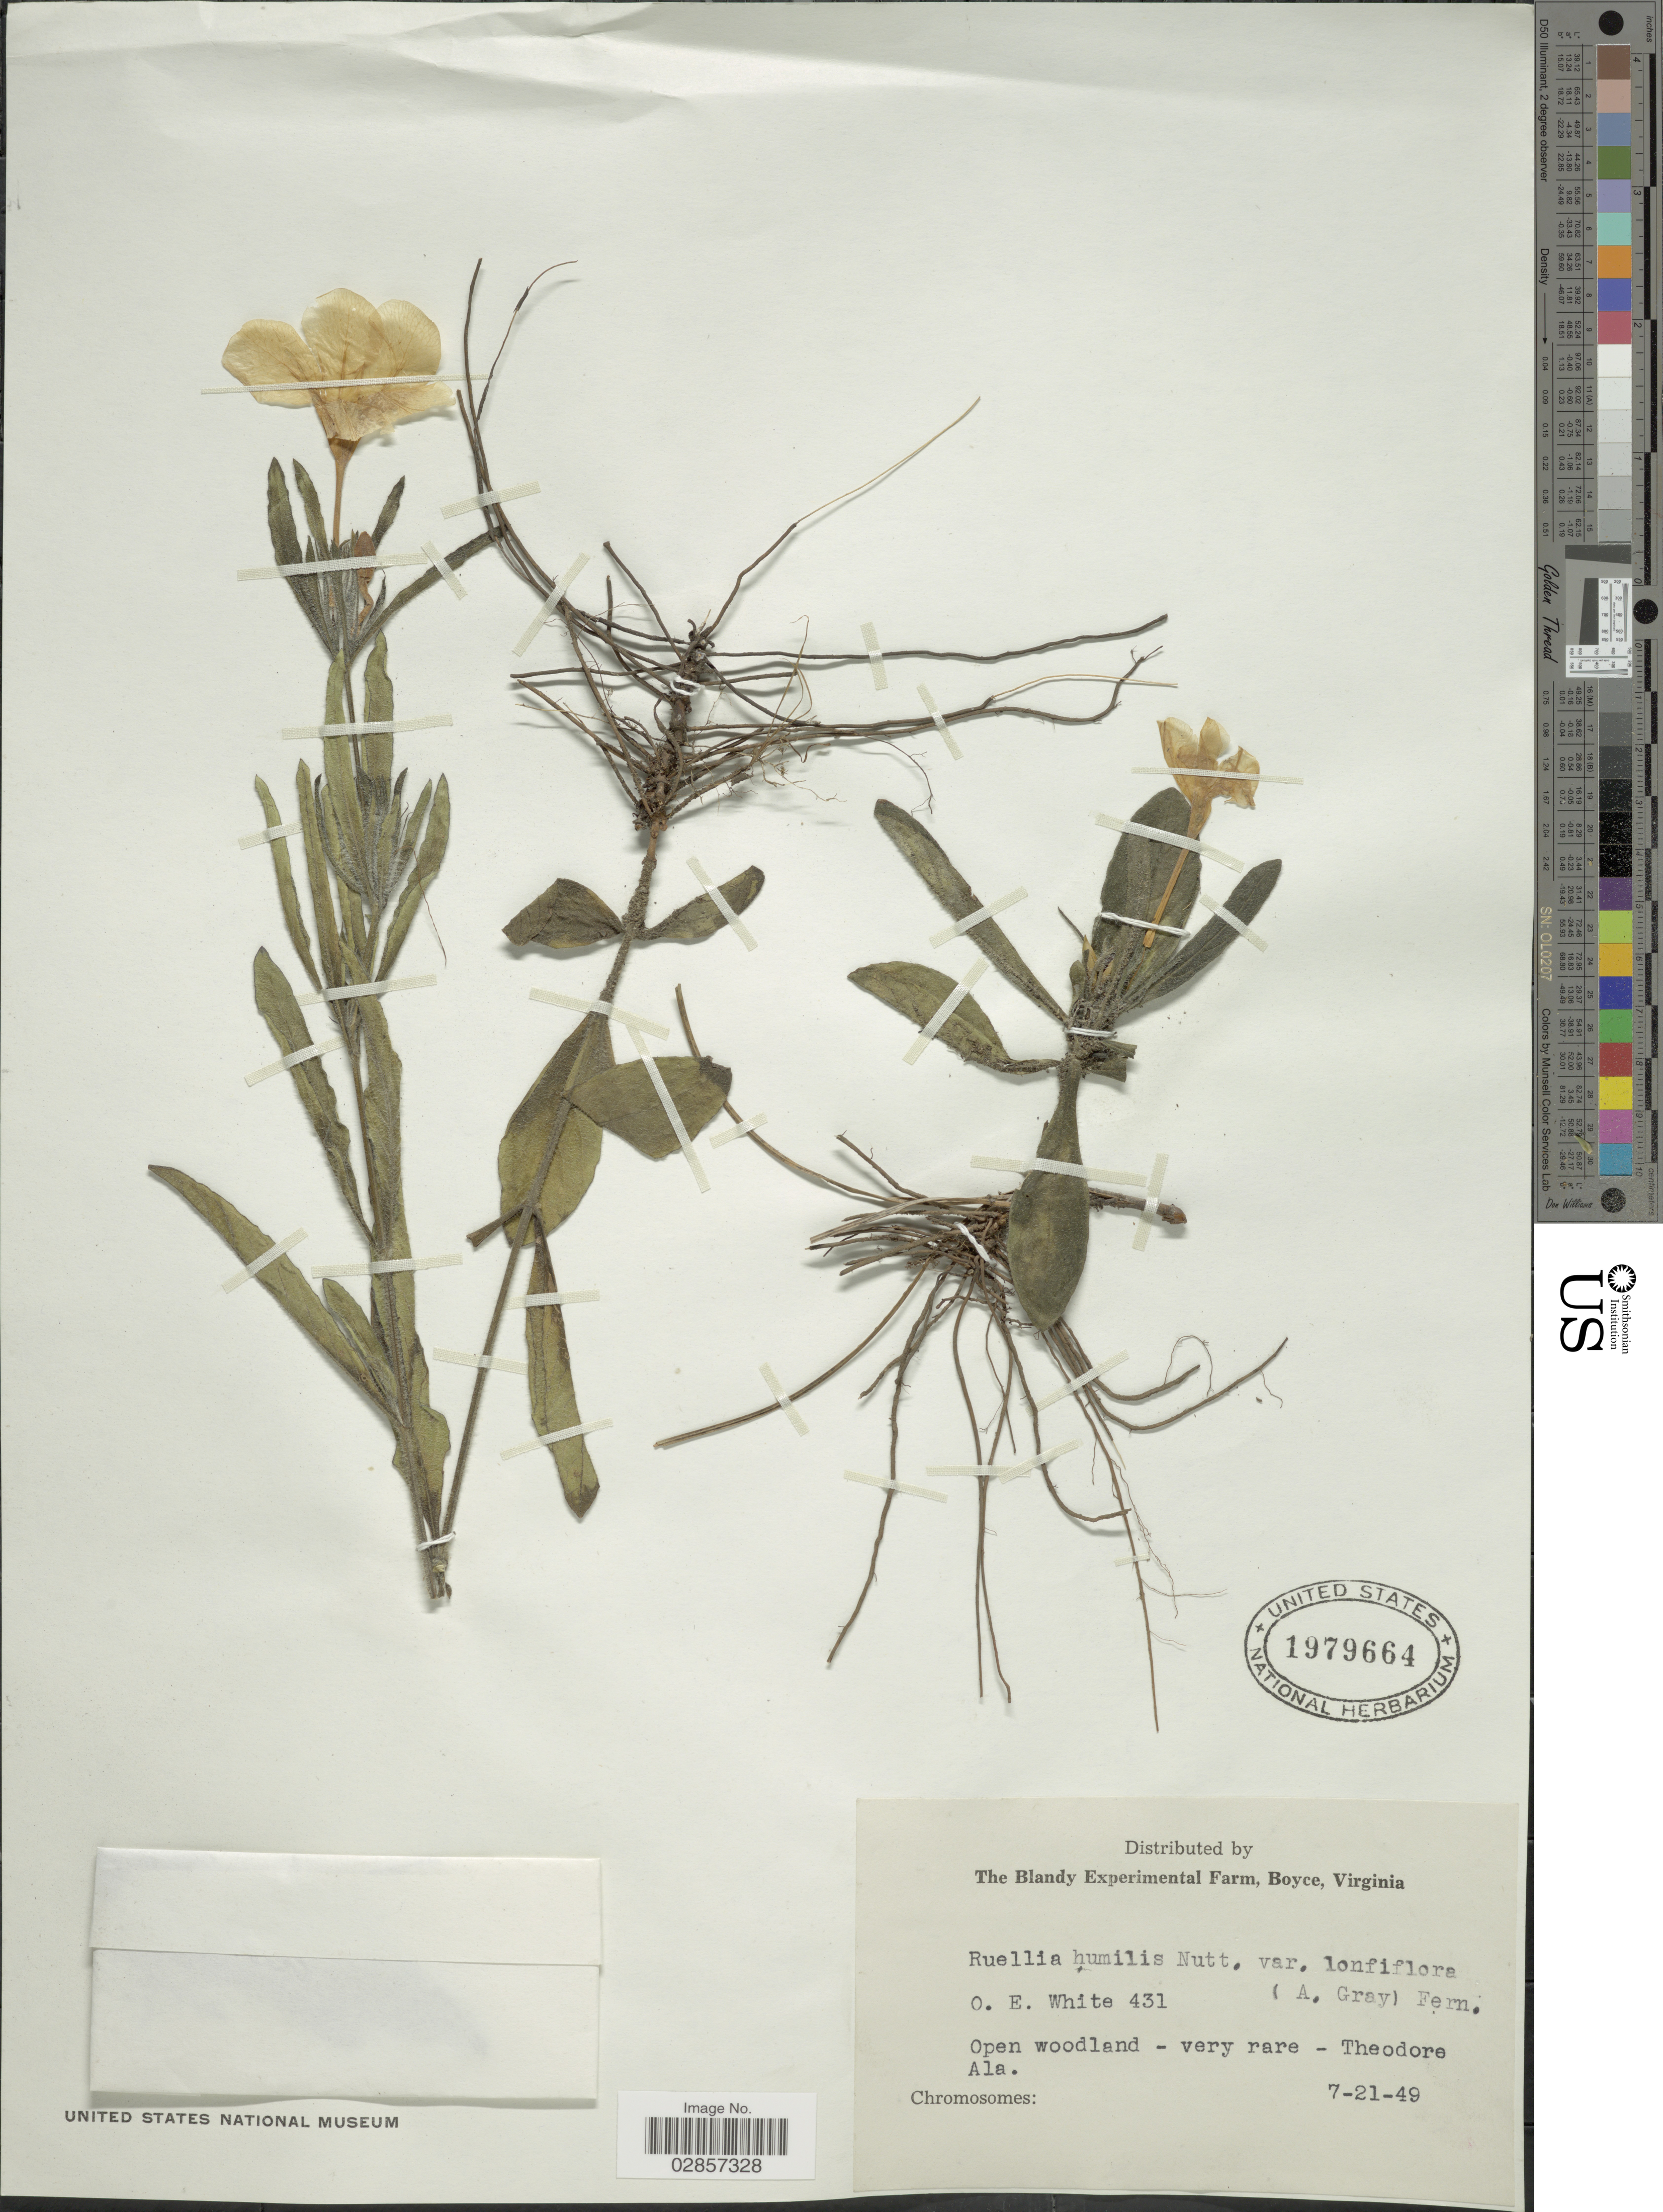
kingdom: Plantae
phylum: Tracheophyta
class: Magnoliopsida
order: Lamiales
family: Acanthaceae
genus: Ruellia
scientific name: Ruellia humilis var. longiflora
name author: (A. Gray) Fernald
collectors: O. E. White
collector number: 431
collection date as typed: Transcribed d/m/y: 21/7/49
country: United States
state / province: Alabama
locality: Theodore, Ala.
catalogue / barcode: US 1979664